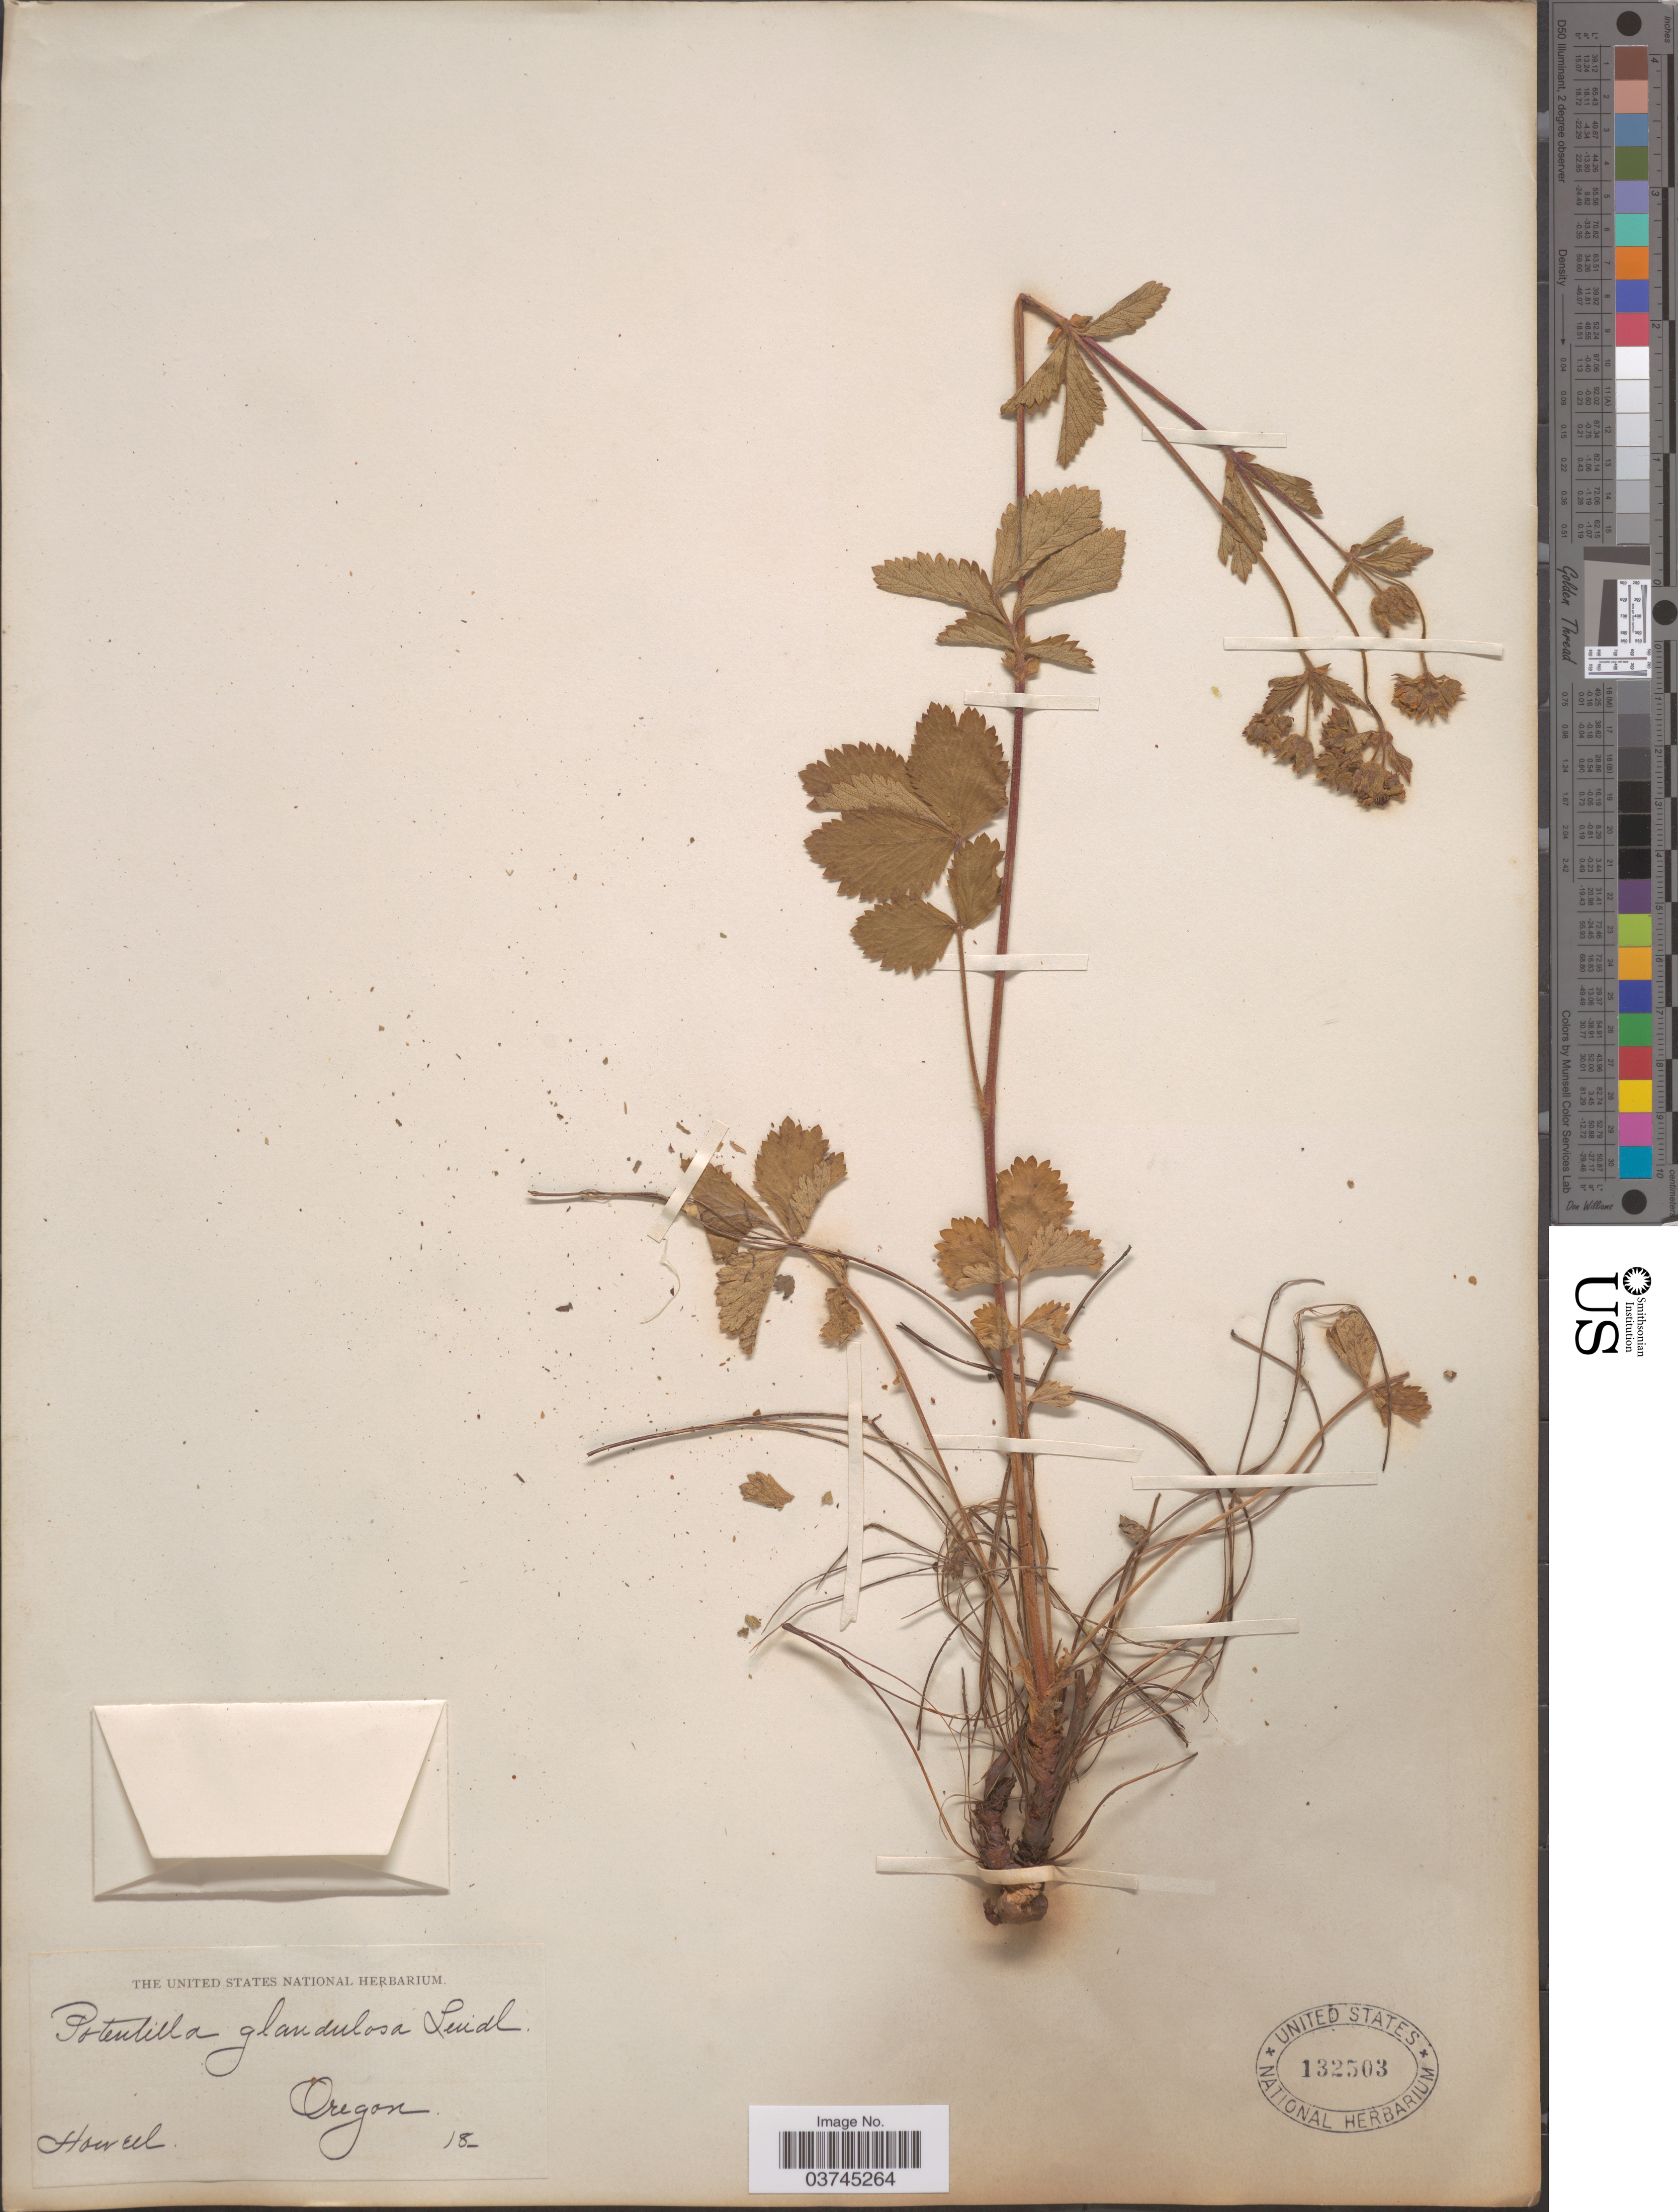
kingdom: Plantae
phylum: Tracheophyta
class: Magnoliopsida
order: Rosales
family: Rosaceae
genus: Drymocallis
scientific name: Drymocallis glandulosa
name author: (Lindl.) Rydb.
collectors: Howell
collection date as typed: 18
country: United States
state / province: Oregon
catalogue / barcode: US 132503